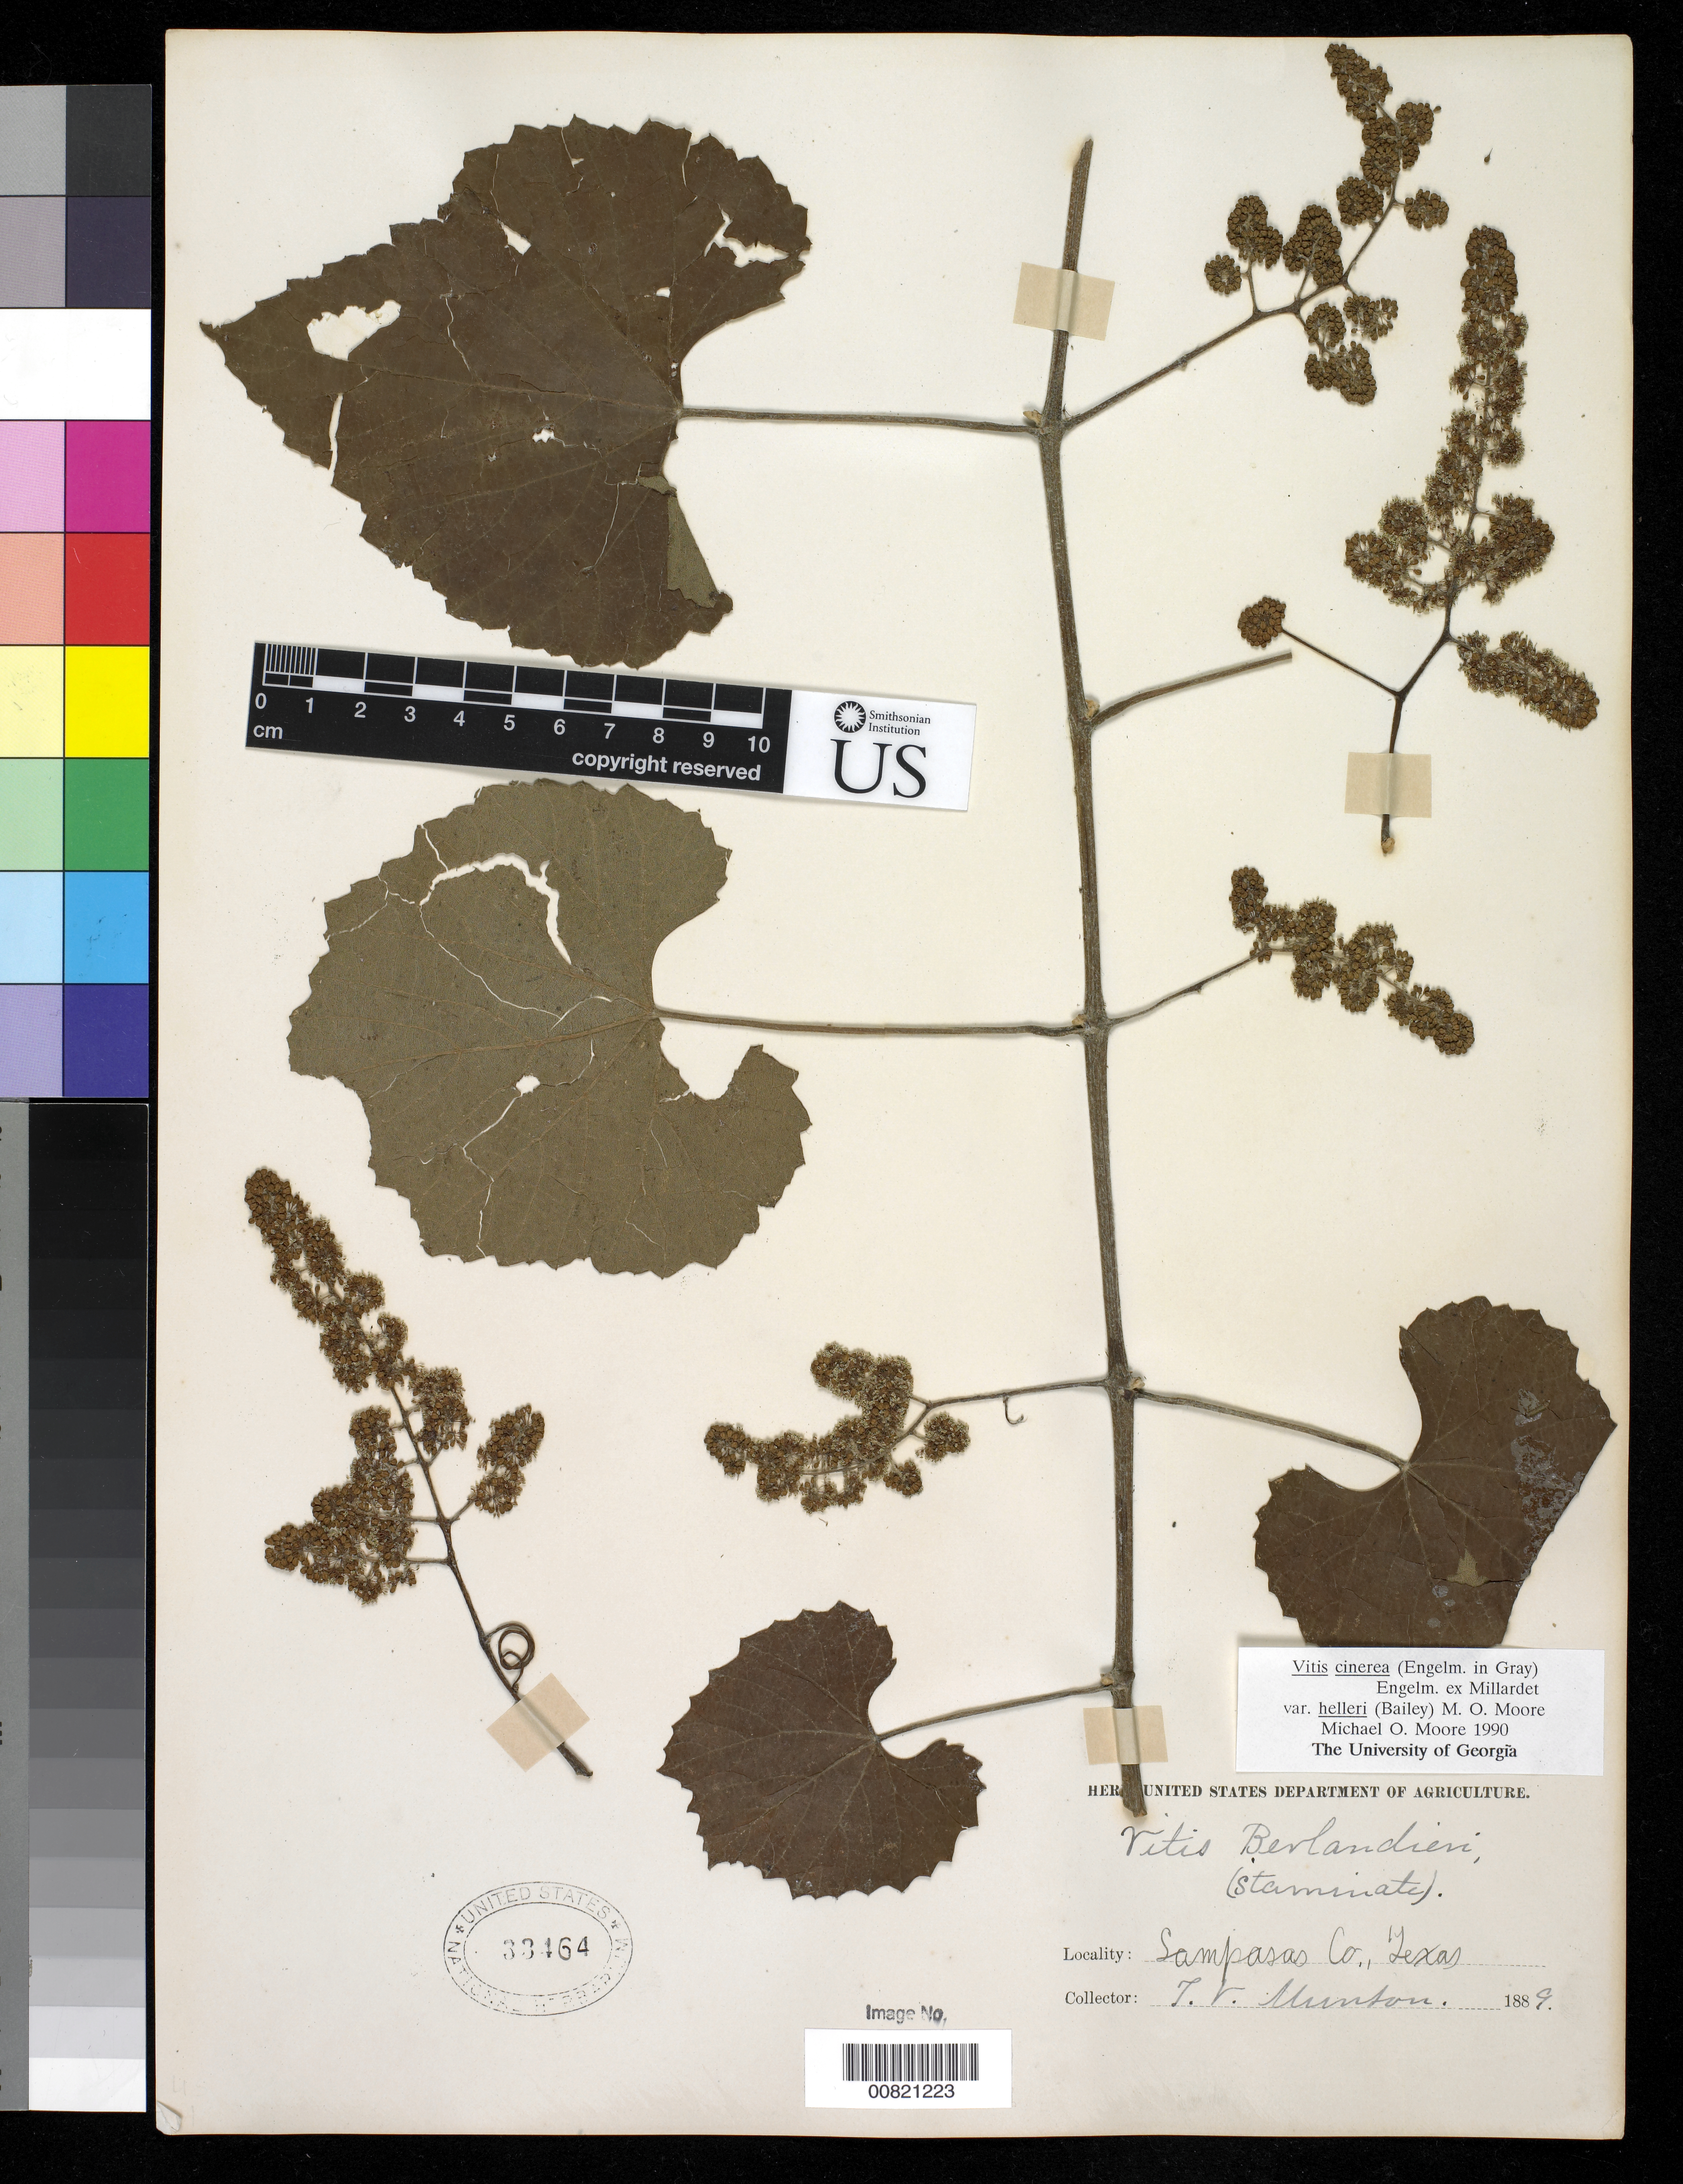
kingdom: Plantae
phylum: Tracheophyta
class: Magnoliopsida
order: Vitales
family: Vitaceae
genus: Vitis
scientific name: Vitis cinerea var. helleri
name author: (L.H. Bailey) M.O. Moore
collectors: T. V. Munson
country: United States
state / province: Texas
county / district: Lampasas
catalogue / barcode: US 33464